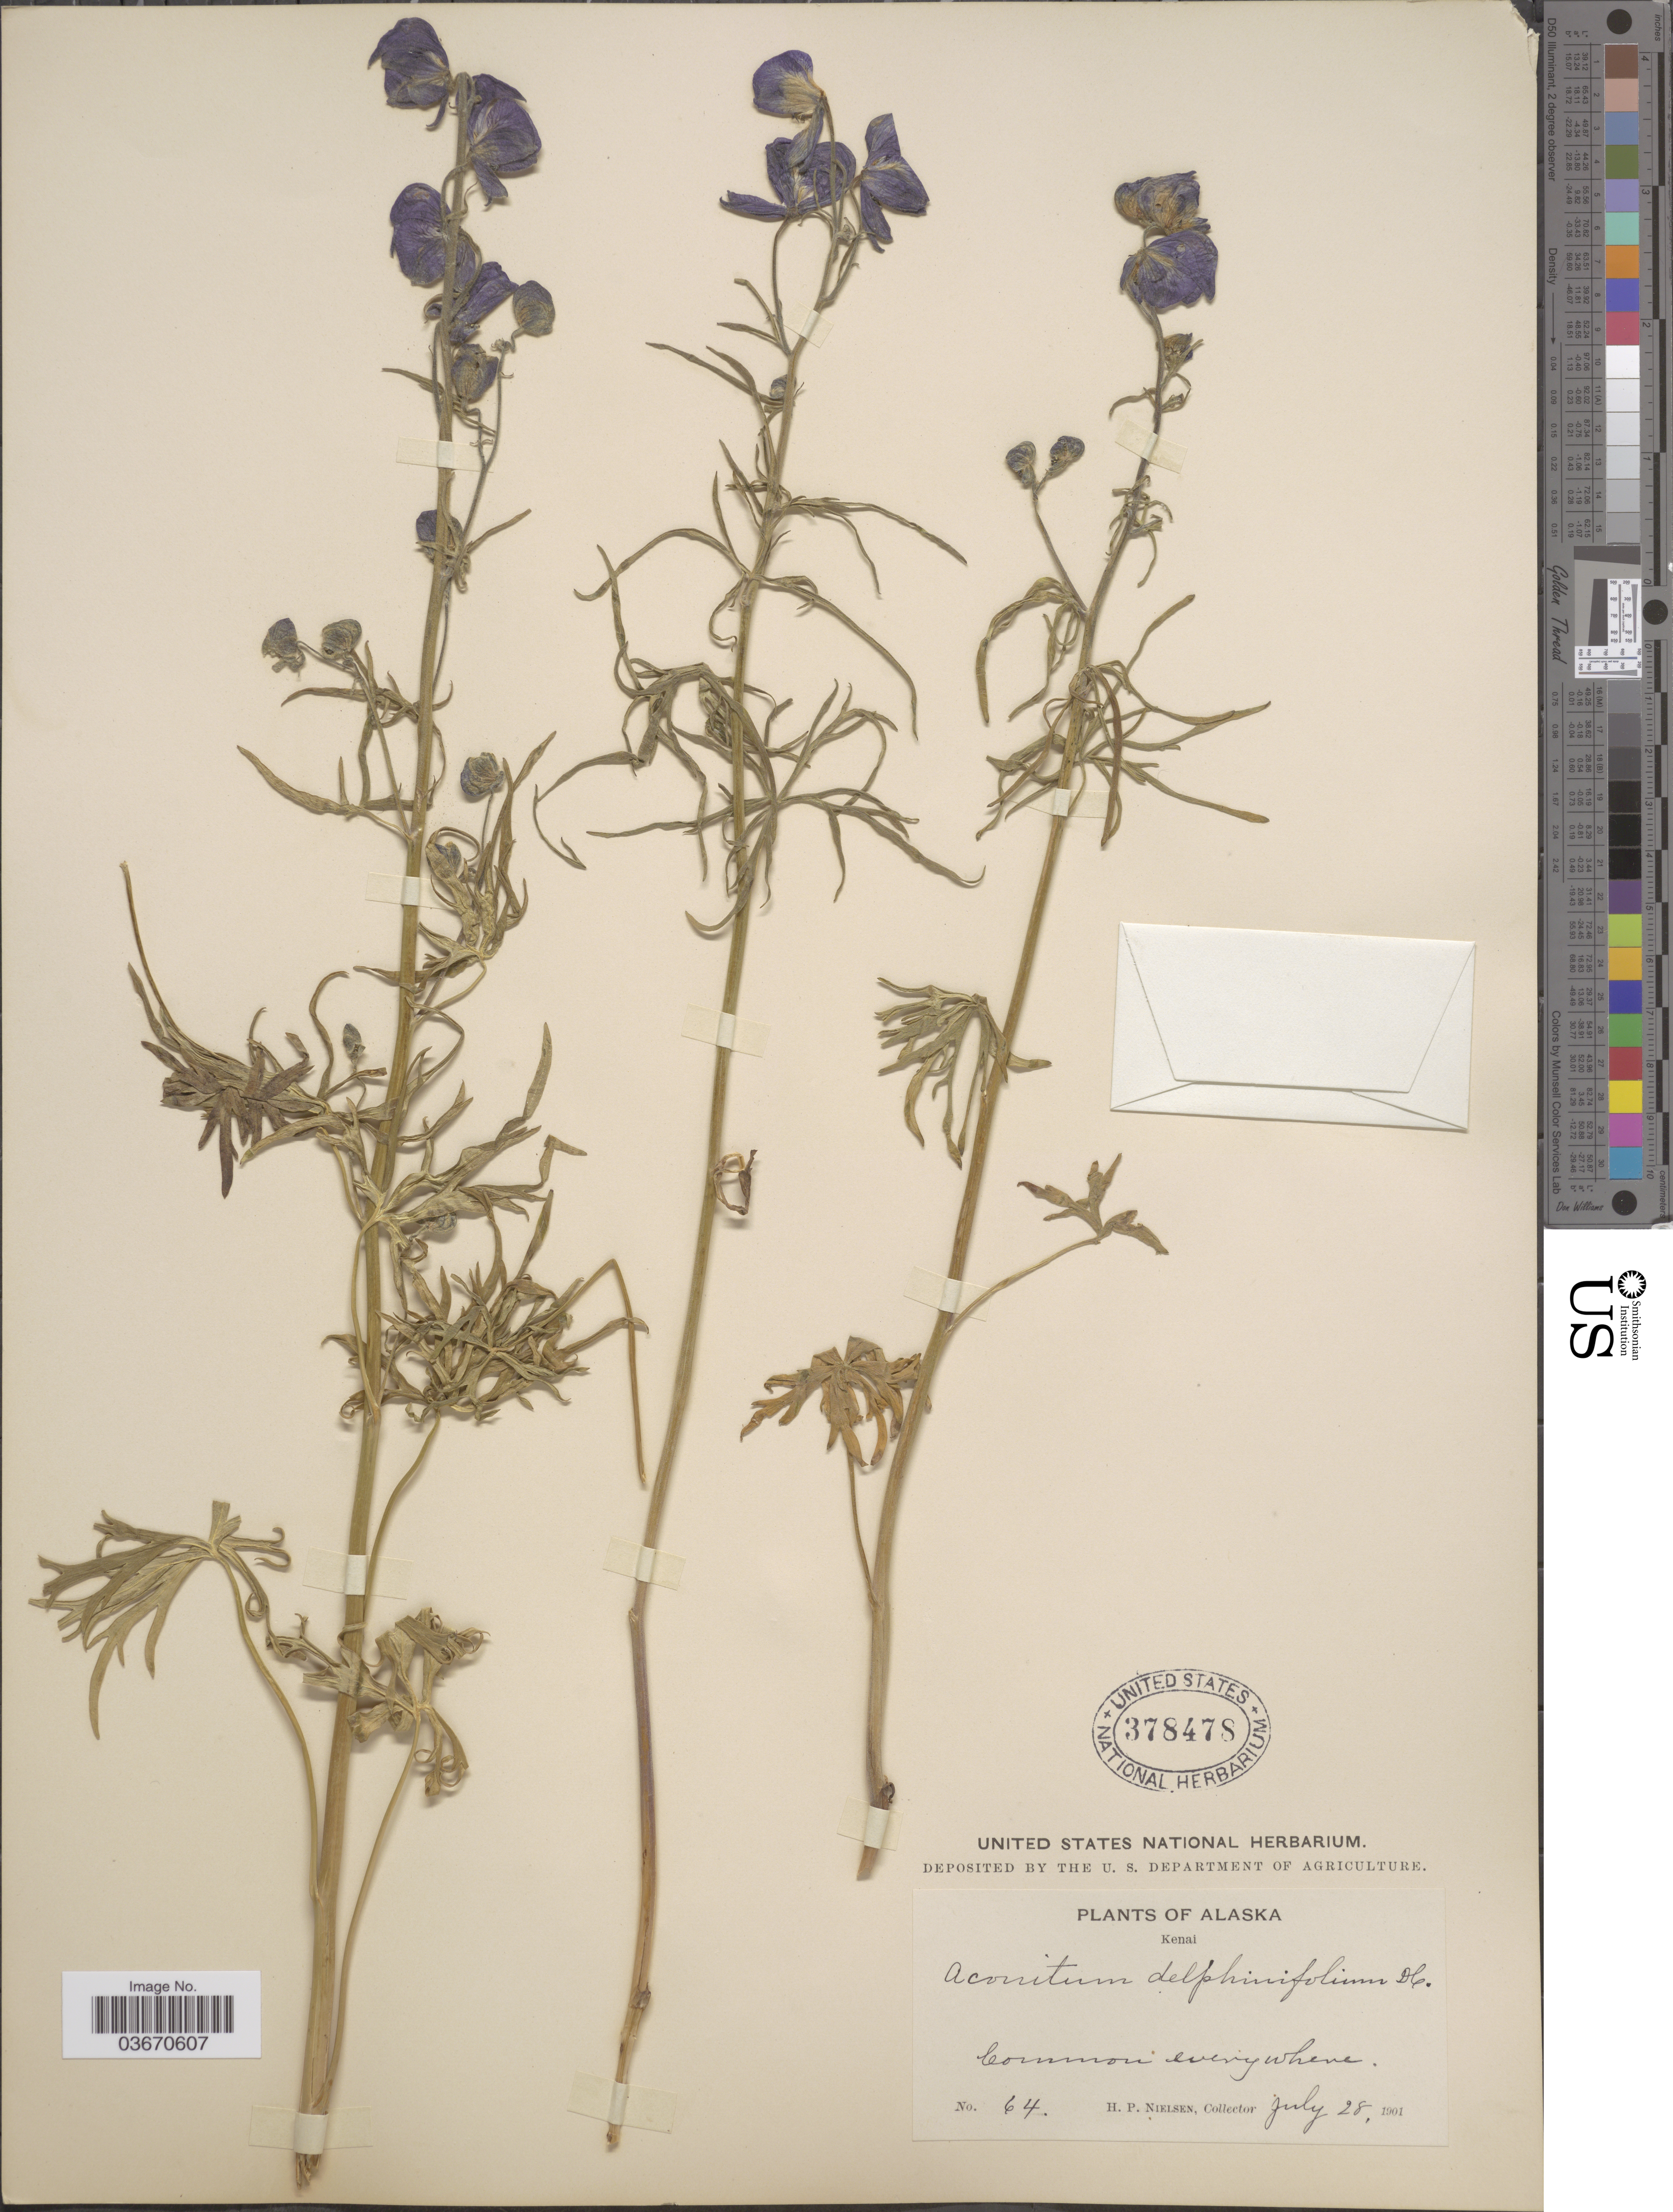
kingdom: Plantae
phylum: Tracheophyta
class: Magnoliopsida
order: Ranunculales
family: Ranunculaceae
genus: Aconitum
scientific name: Aconitum delphinifolium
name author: DC.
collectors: H. P. Nielsen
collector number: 64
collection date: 1901-07-28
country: United States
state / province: Alaska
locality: Kenai.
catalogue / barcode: US 378478